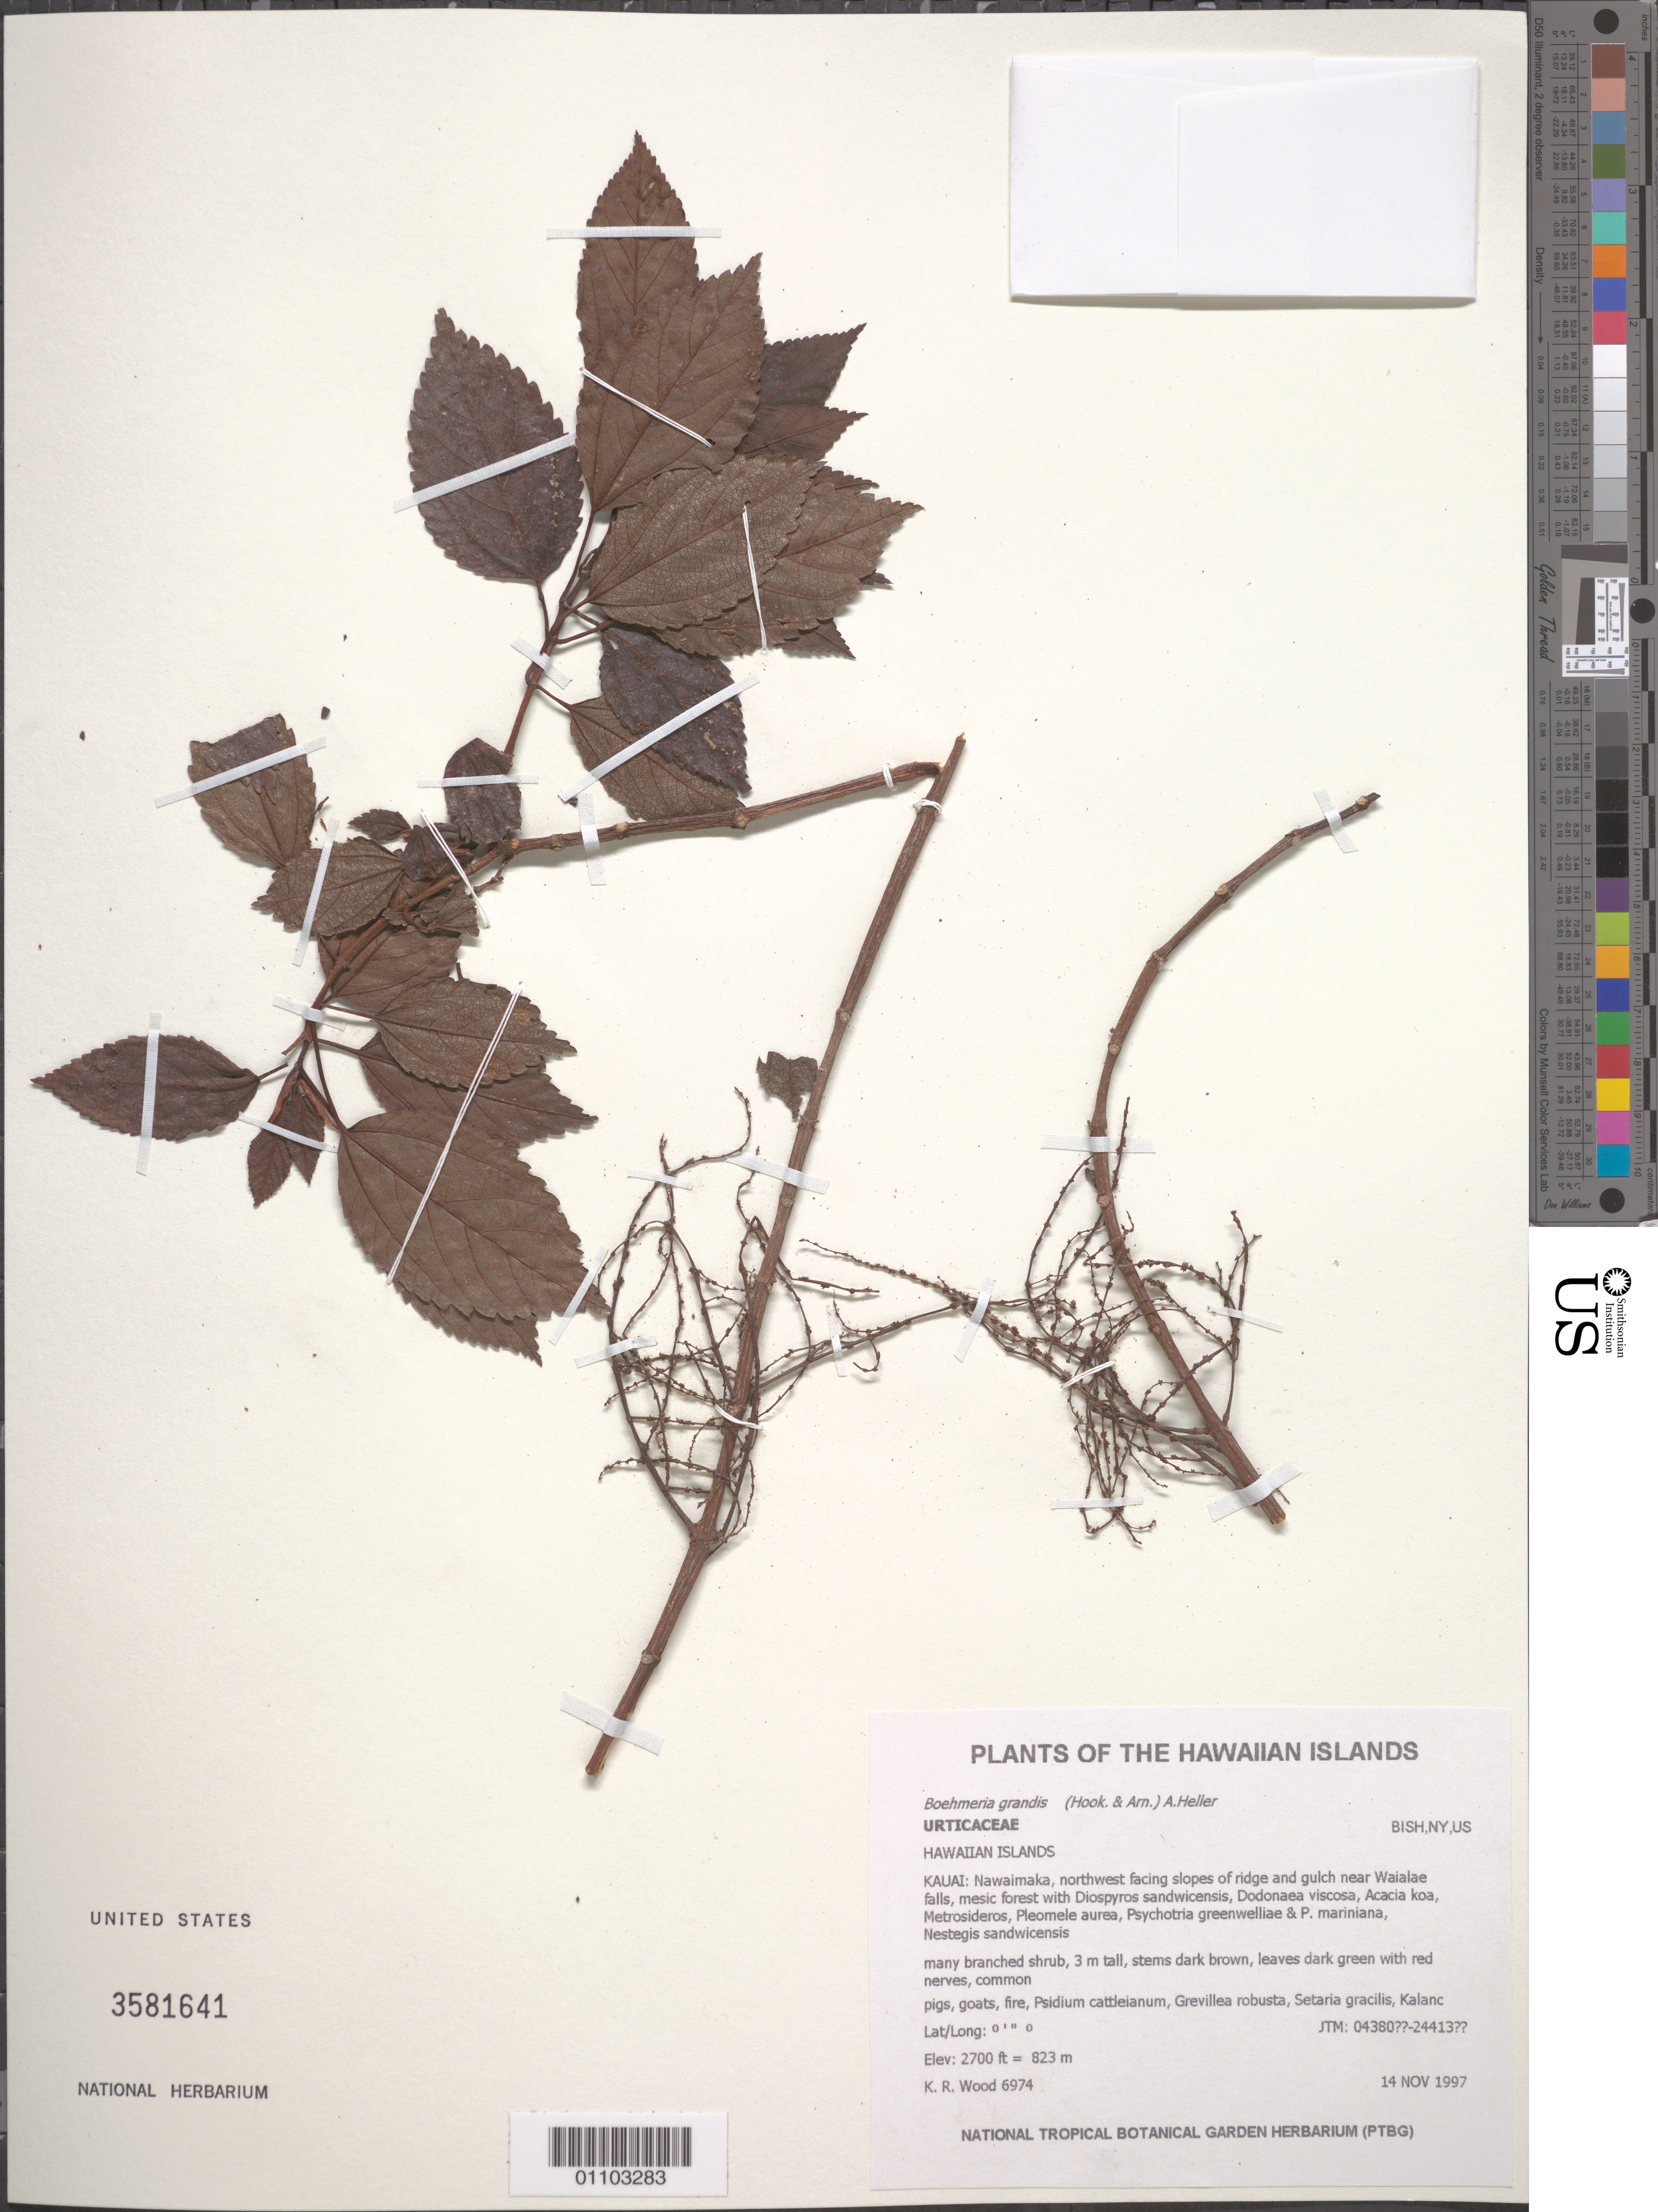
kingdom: Plantae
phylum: Tracheophyta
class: Magnoliopsida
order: Rosales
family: Urticaceae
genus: Boehmeria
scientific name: Boehmeria grandis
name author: (Hook. & Arn.) A. Heller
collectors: K. R. Wood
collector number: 6974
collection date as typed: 14 Nov 1997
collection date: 1997-11-14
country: United States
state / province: Hawaii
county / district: Kauai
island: Kaua'i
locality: Nawaimaka, northwest facing slopes of ridge and gulch near Waialae falls.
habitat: Many branched shrub, 3 m tall.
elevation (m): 823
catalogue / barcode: US 3581641